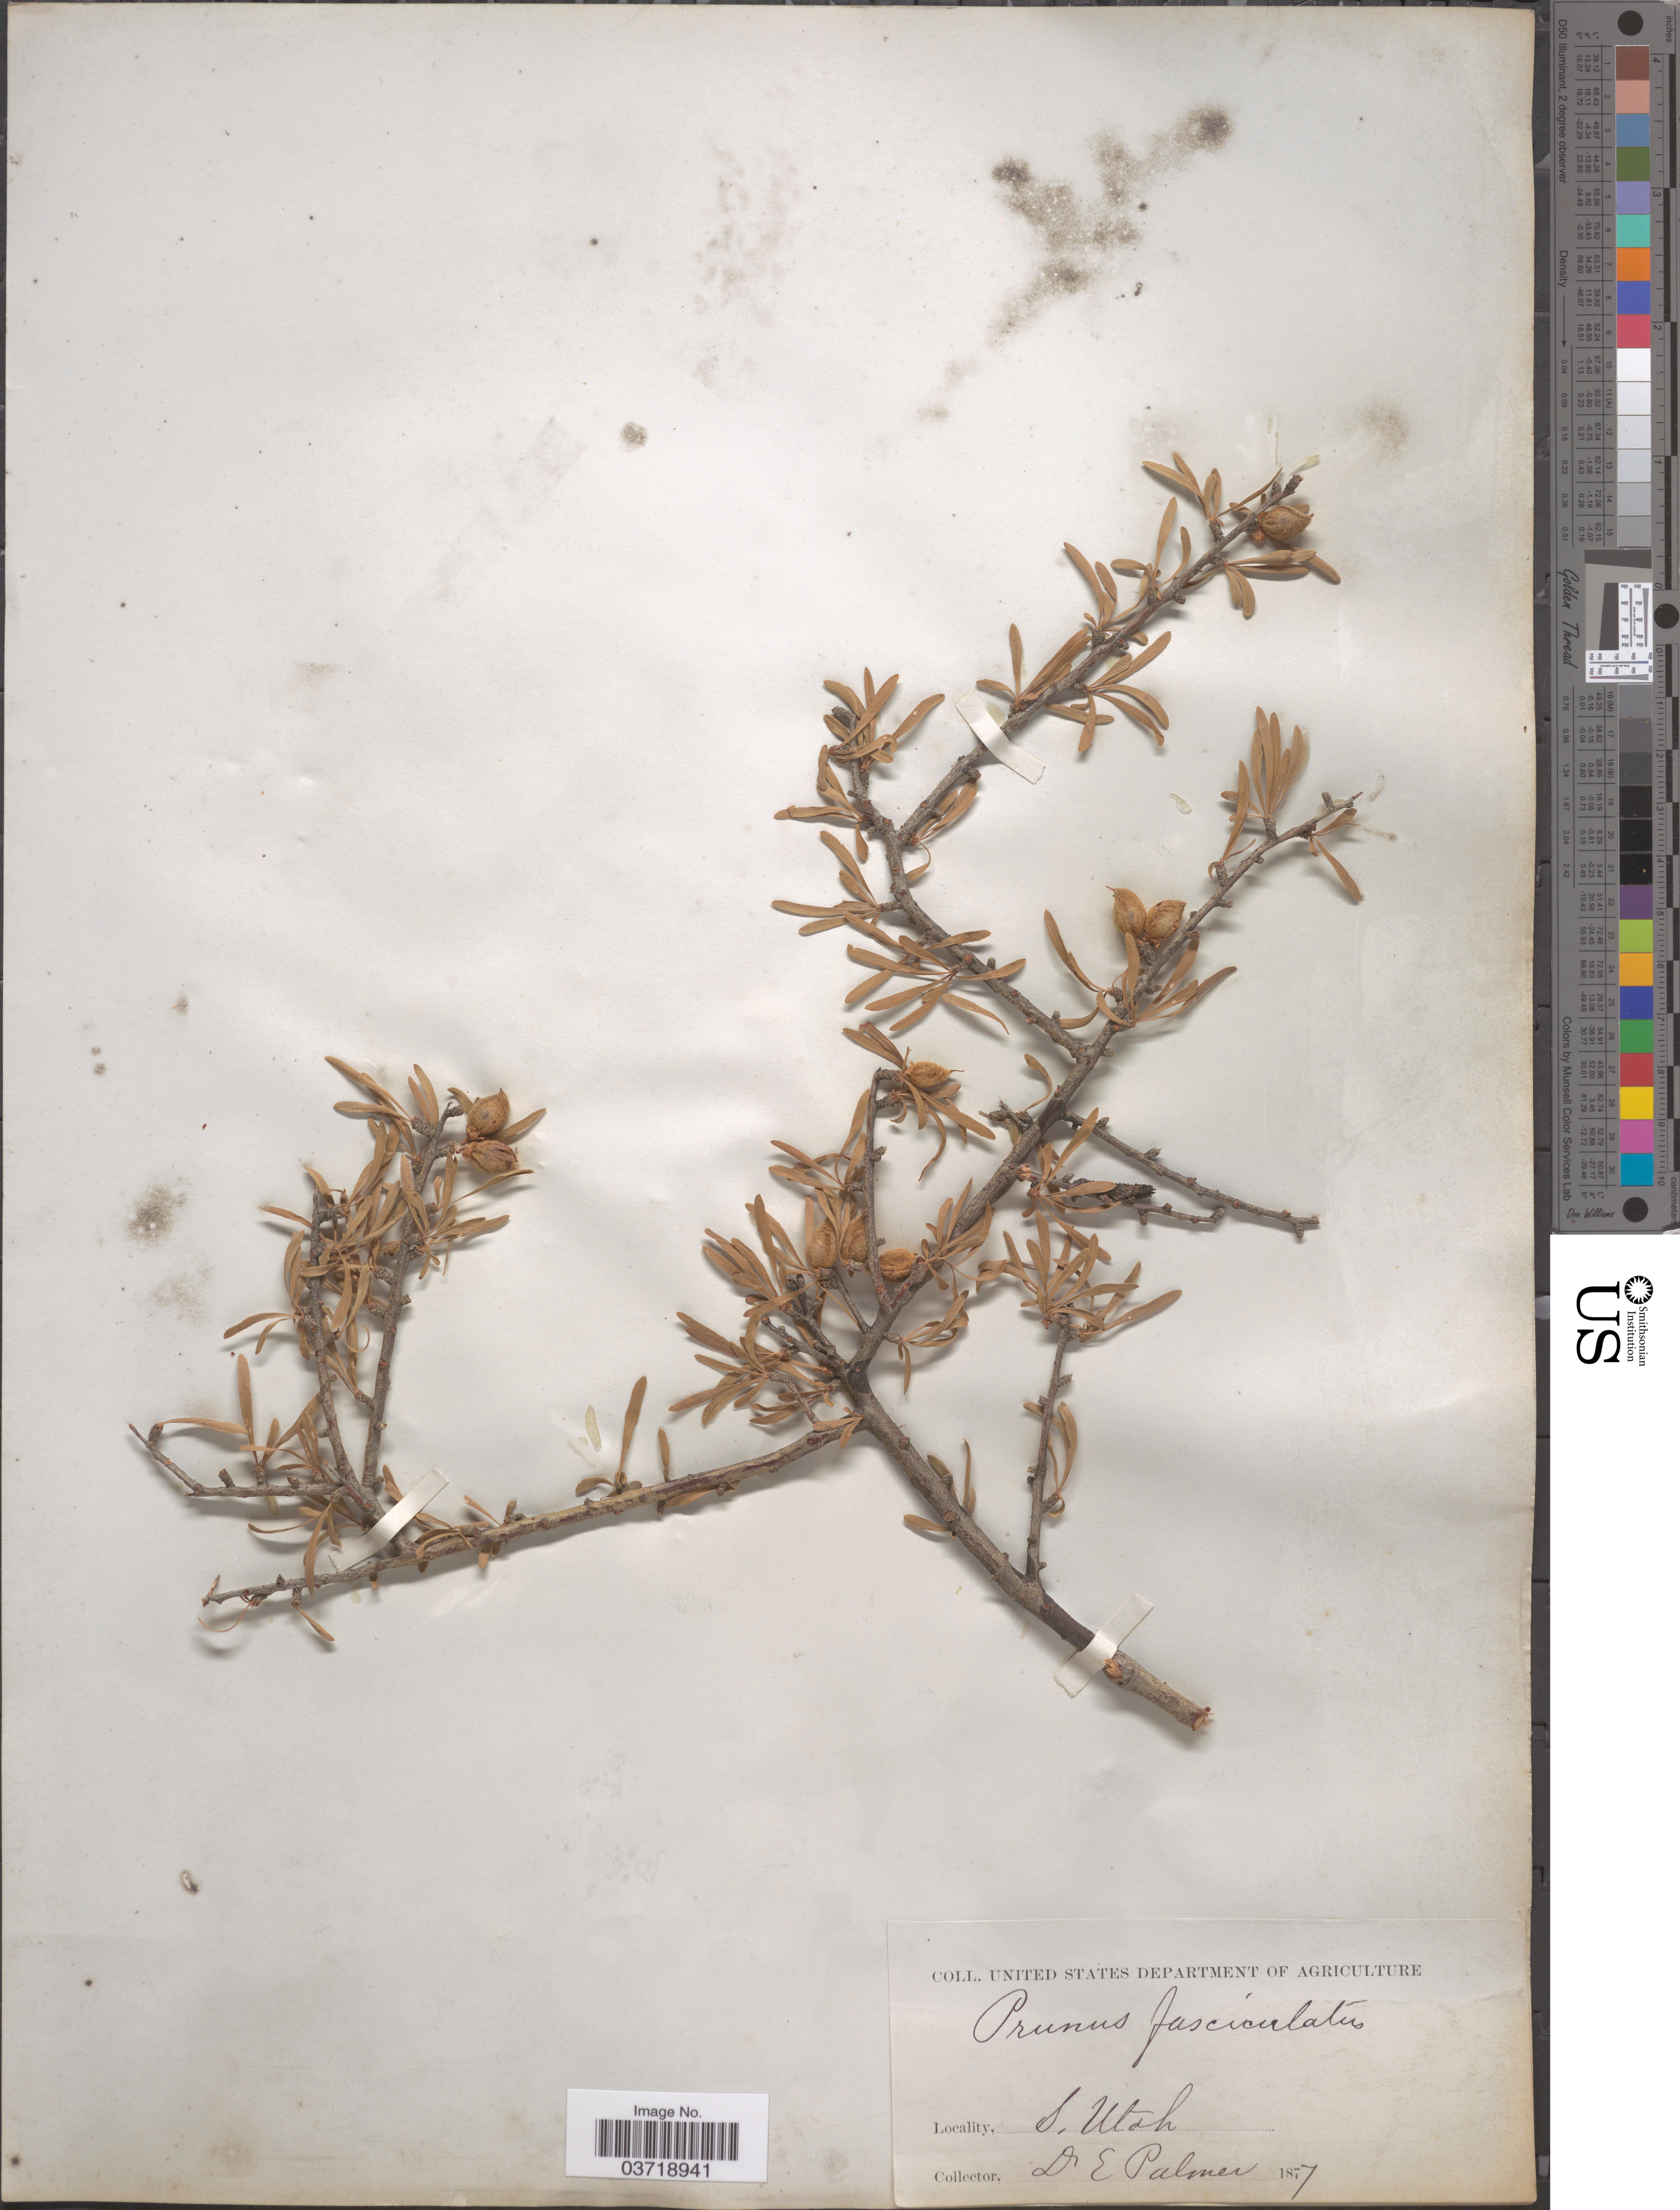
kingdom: Plantae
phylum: Tracheophyta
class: Magnoliopsida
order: Rosales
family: Rosaceae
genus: Prunus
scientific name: Prunus fasciculata var. fasciculata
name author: (Torr.) A. Gray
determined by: Strong, Mark T., (BOT), Smithsonian Institution - National Museum of Natural History (UNITED STATES)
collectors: E. Palmer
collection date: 1877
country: United States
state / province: Utah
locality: S. Utah.